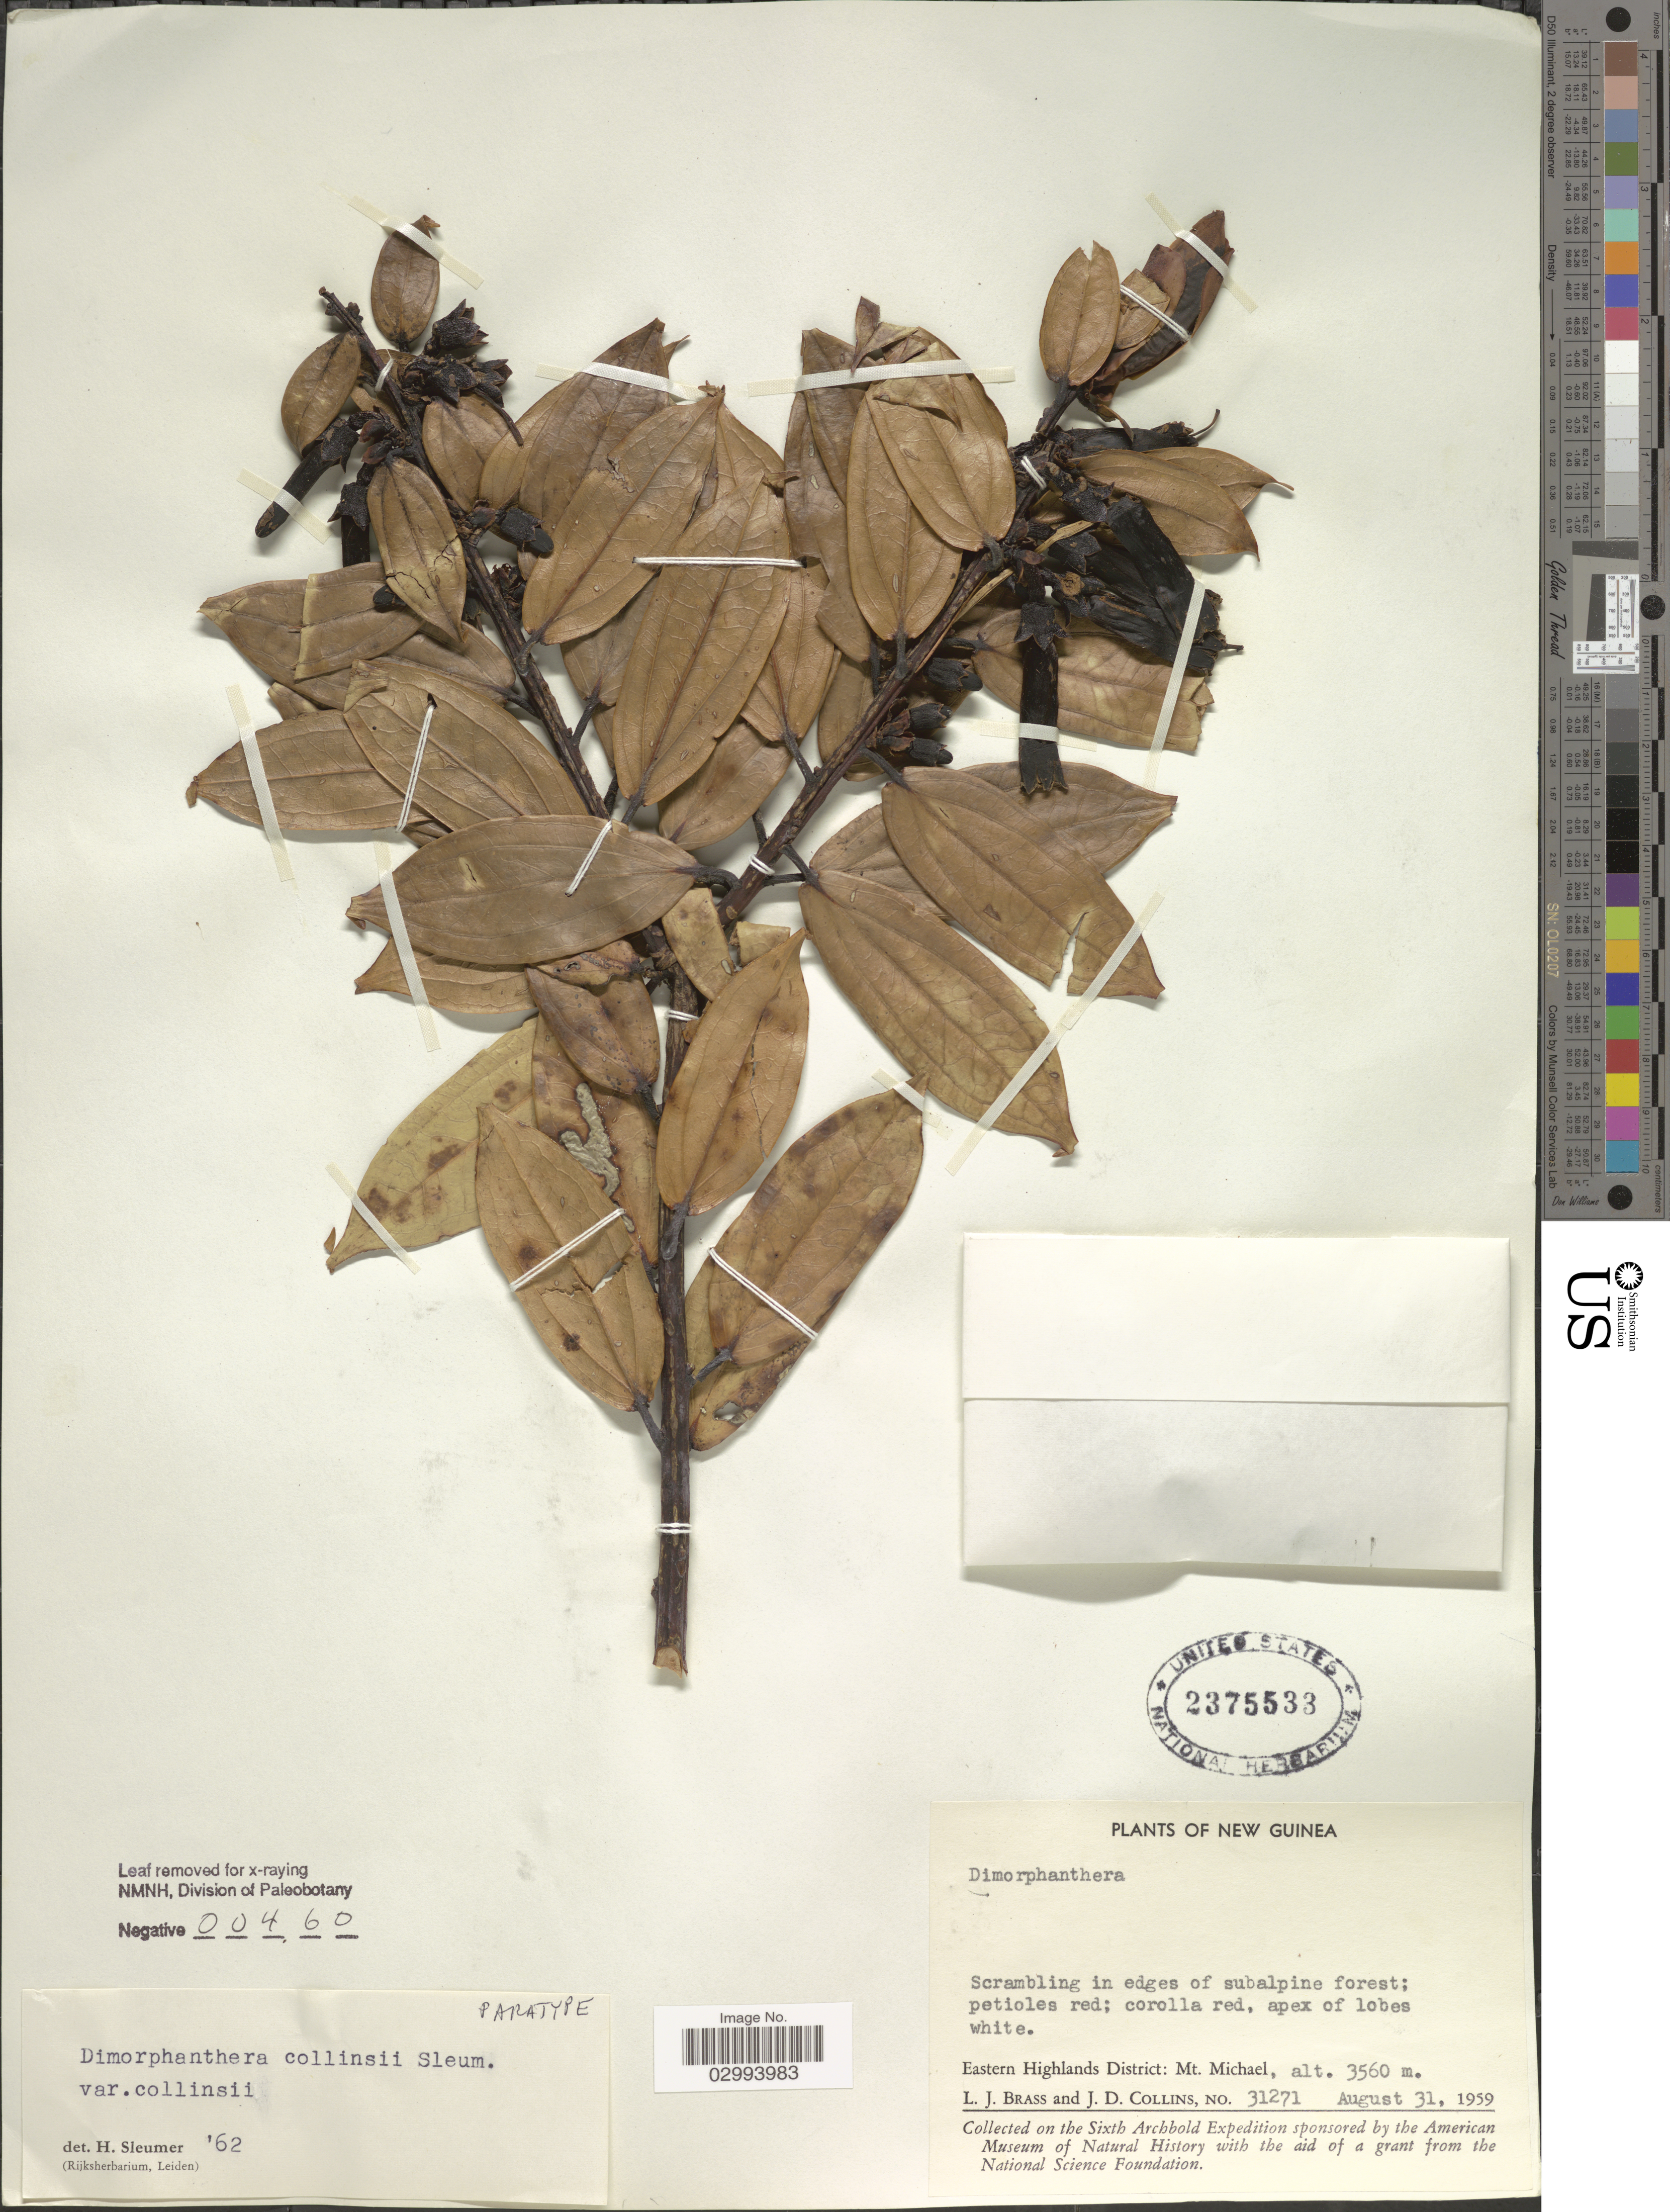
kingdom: Plantae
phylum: Tracheophyta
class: Magnoliopsida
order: Ericales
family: Ericaceae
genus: Dimorphanthera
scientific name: Dimorphanthera collinsii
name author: Sleumer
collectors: L. J. Brass & J. Collins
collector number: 31271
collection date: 1959-08-31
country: Papua New Guinea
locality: New Guinea. Eastern Highlands District: Mt. Michael.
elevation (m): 3560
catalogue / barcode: US 2375533